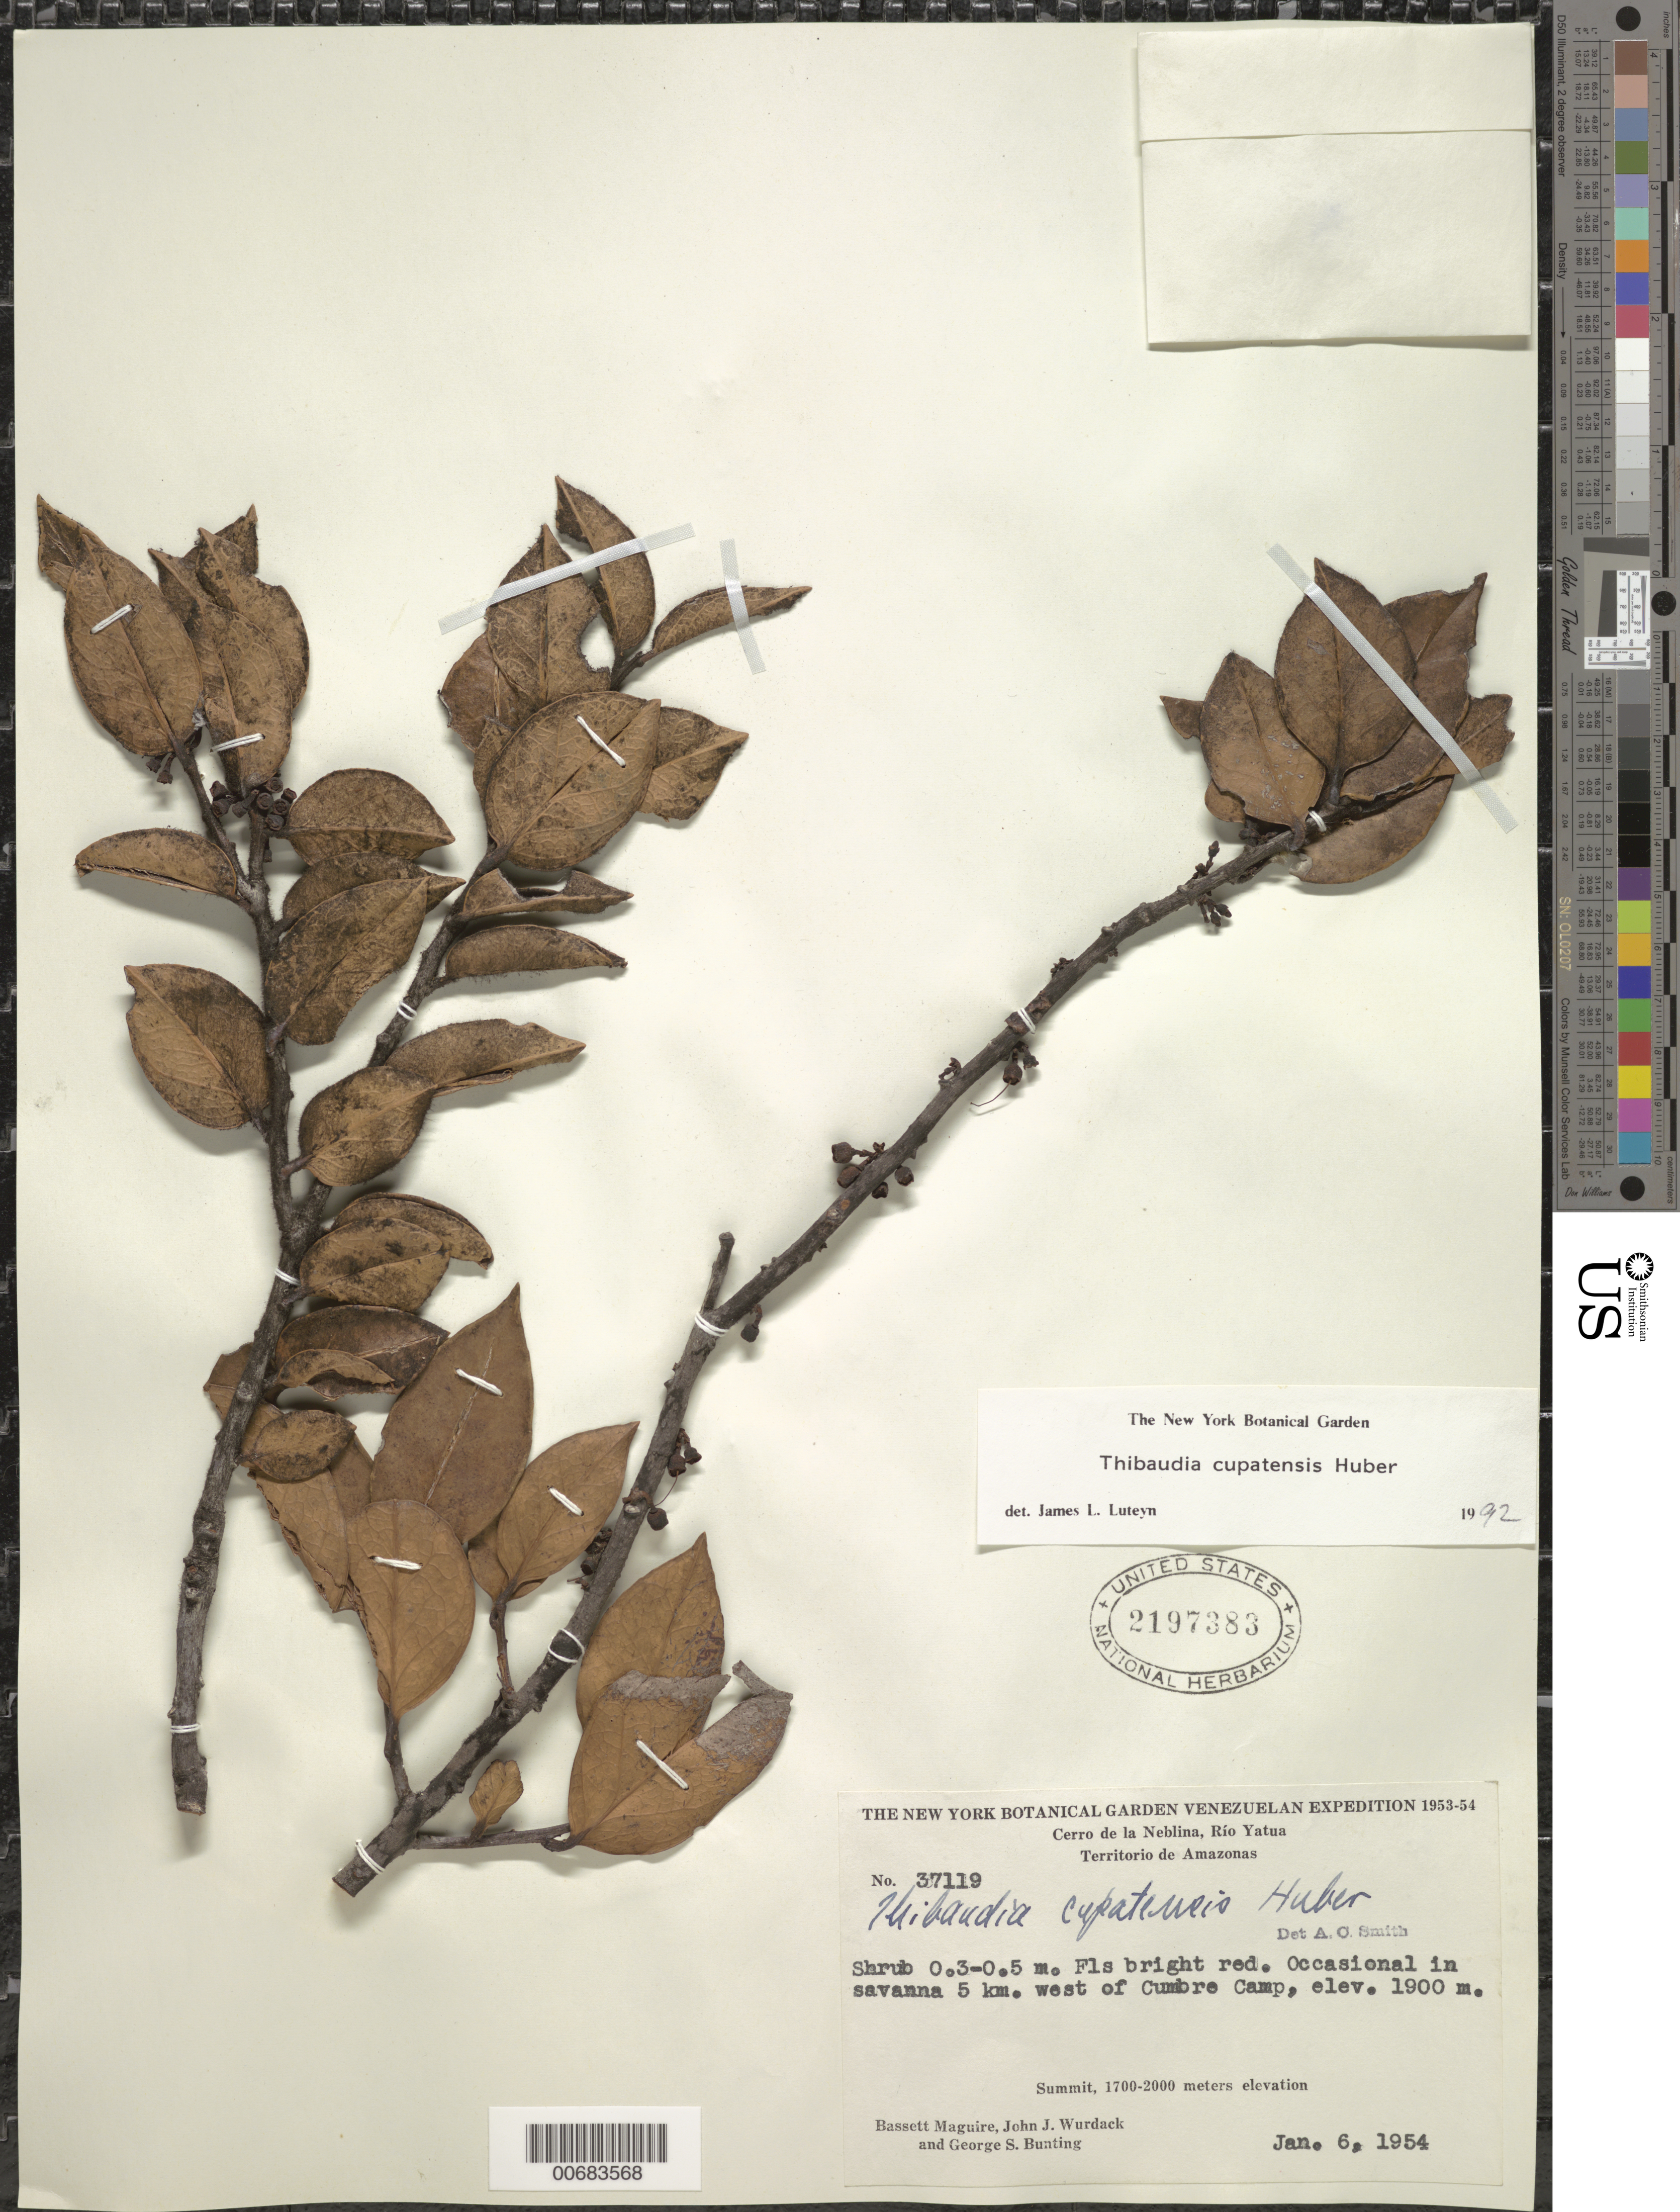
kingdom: Plantae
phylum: Tracheophyta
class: Magnoliopsida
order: Ericales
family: Ericaceae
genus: Thibaudia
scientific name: Thibaudia cupatensis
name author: Huber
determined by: Luteyn, J. L.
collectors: B. Maguire, J. J. Wurdack & G. S. Bunting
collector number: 37119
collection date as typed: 6-Jan-54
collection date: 1954-01-06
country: Venezuela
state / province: Amazonas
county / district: Río Negro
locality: Cerro de la Neblina, Río Yatua, 5 km W of Cumbre Camp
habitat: Savanna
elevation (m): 1900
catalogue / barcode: US 2197383